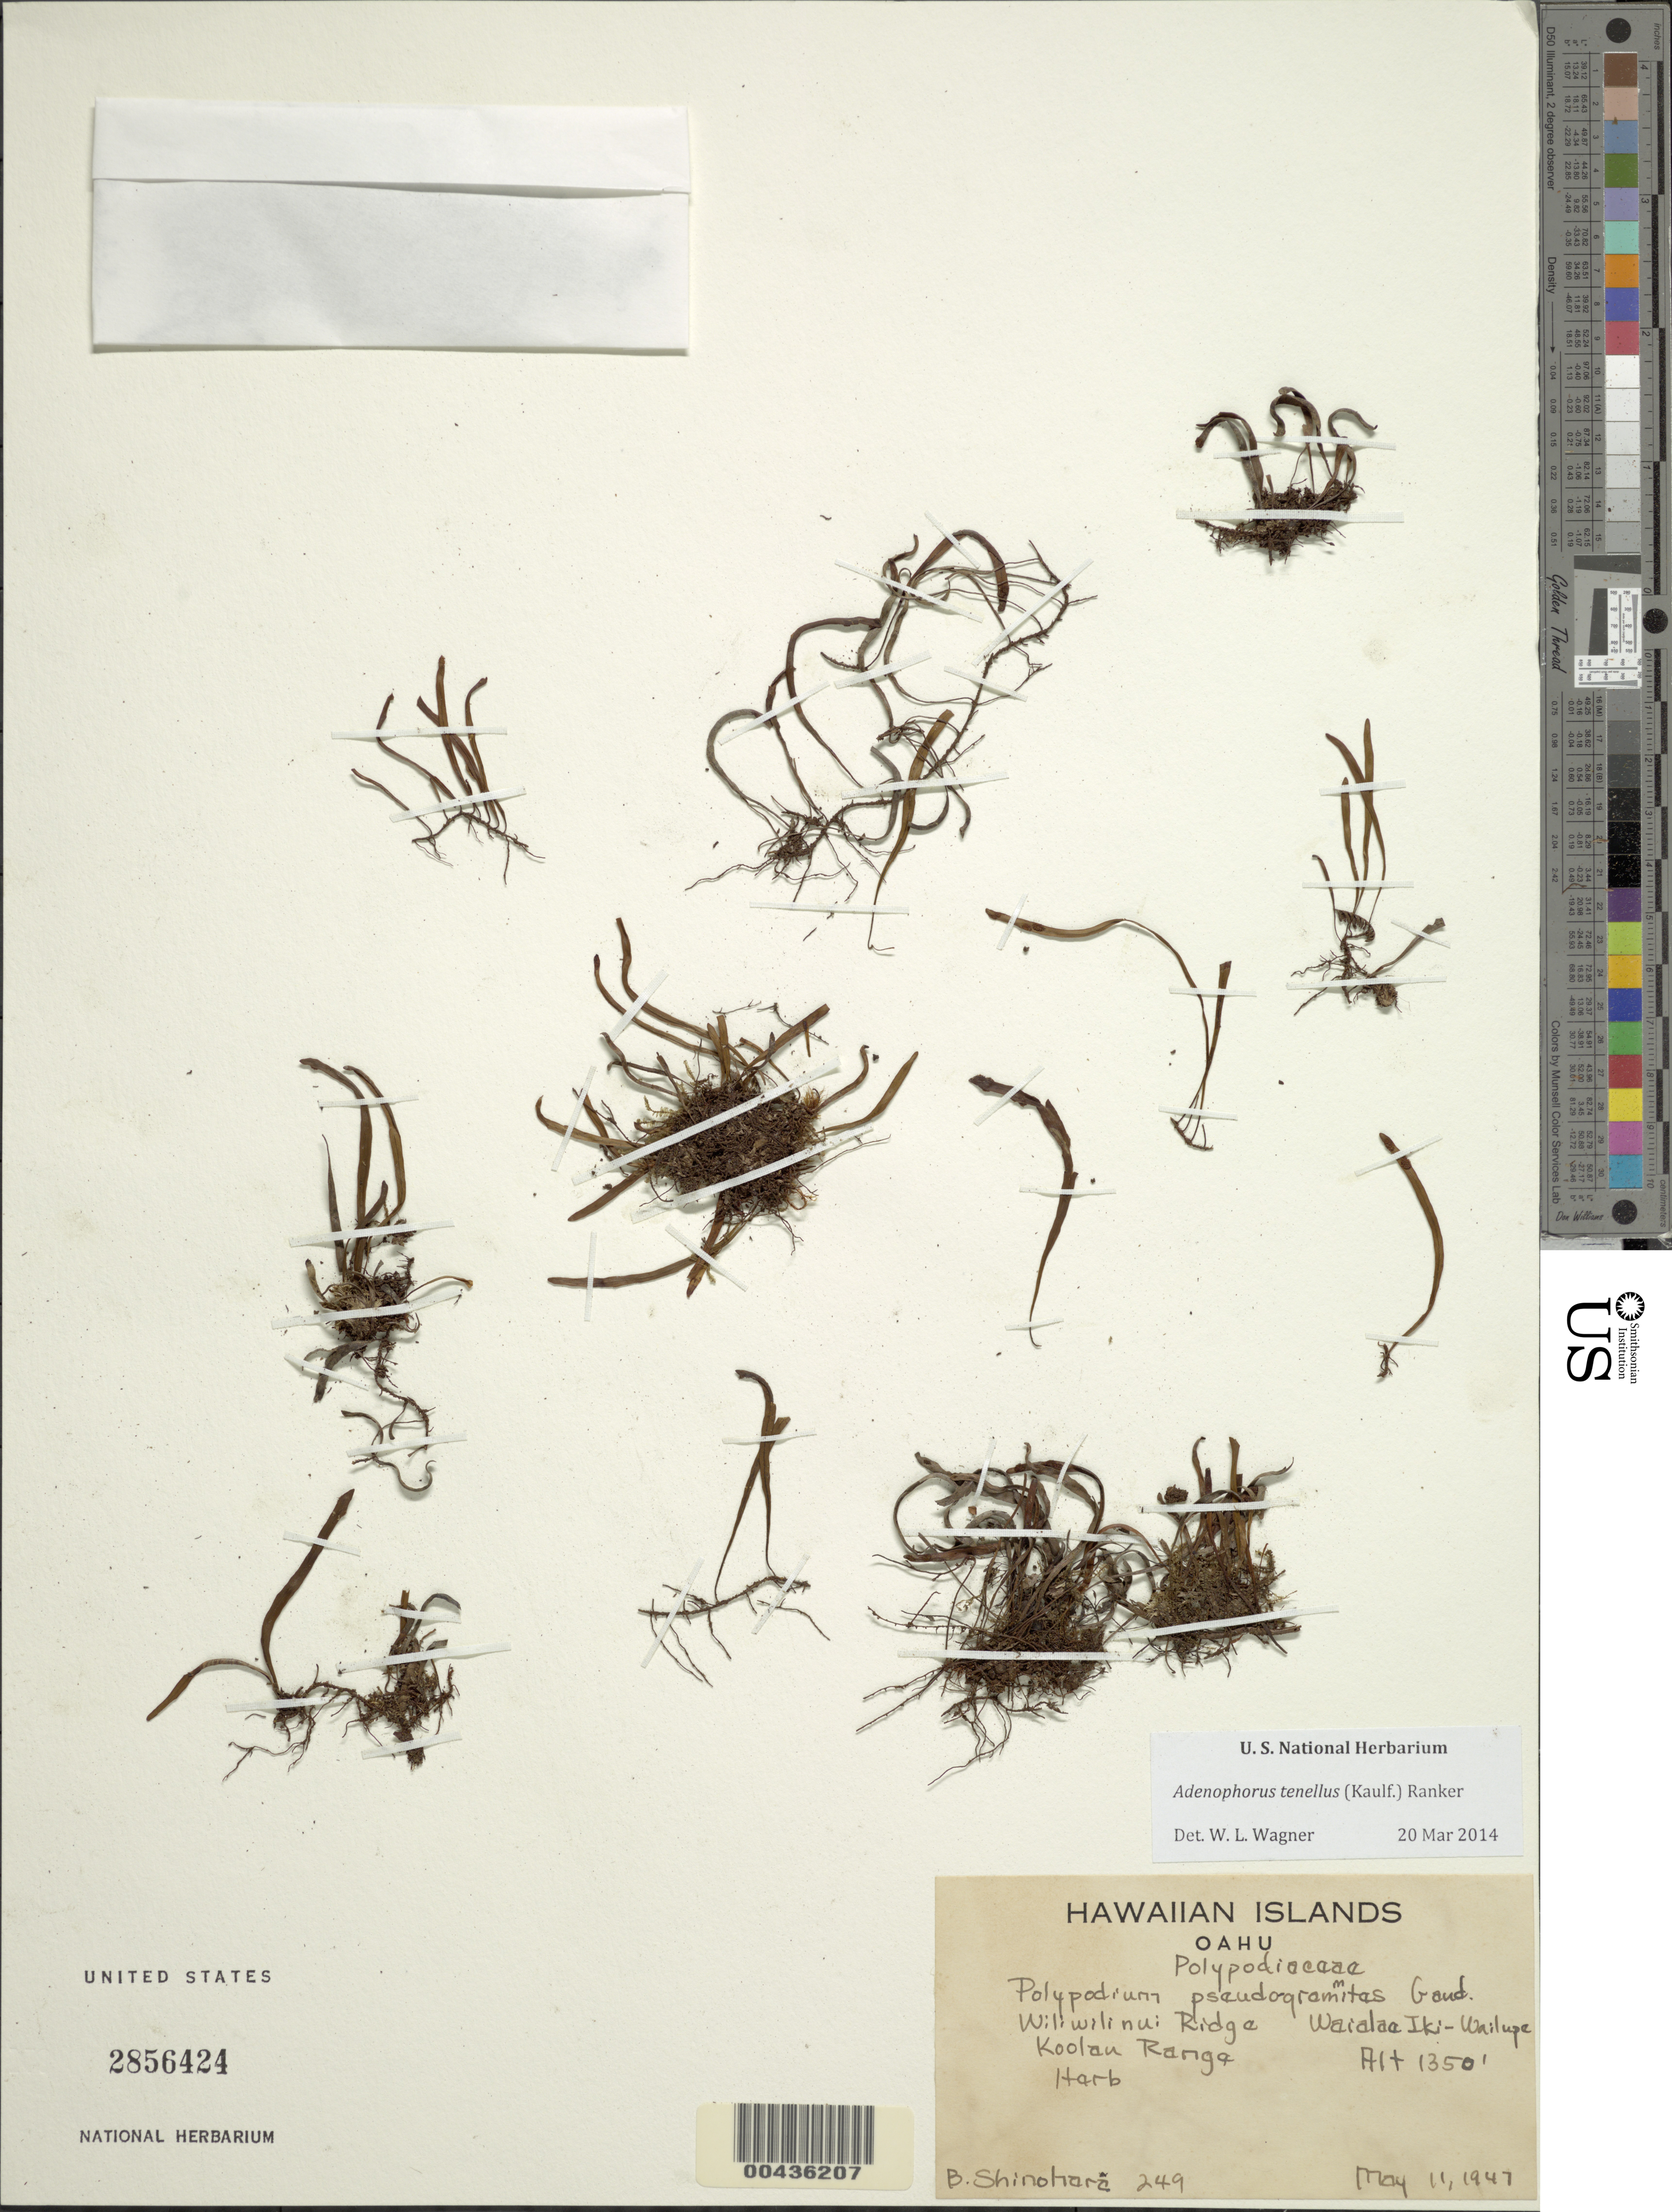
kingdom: Plantae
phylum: Tracheophyta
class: Polypodiopsida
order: Polypodiales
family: Polypodiaceae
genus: Adenophorus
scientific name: Adenophorus tenellus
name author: (Kaulf.) Ranker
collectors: B. Shinohara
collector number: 249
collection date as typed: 11 May 1947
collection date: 1947-05-11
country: United States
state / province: Hawaii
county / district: Honolulu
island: Oahu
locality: Wiliwilinui Ridge, Waialae Iki-Wailupe, Koolau Range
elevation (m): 411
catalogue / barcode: US 2856424